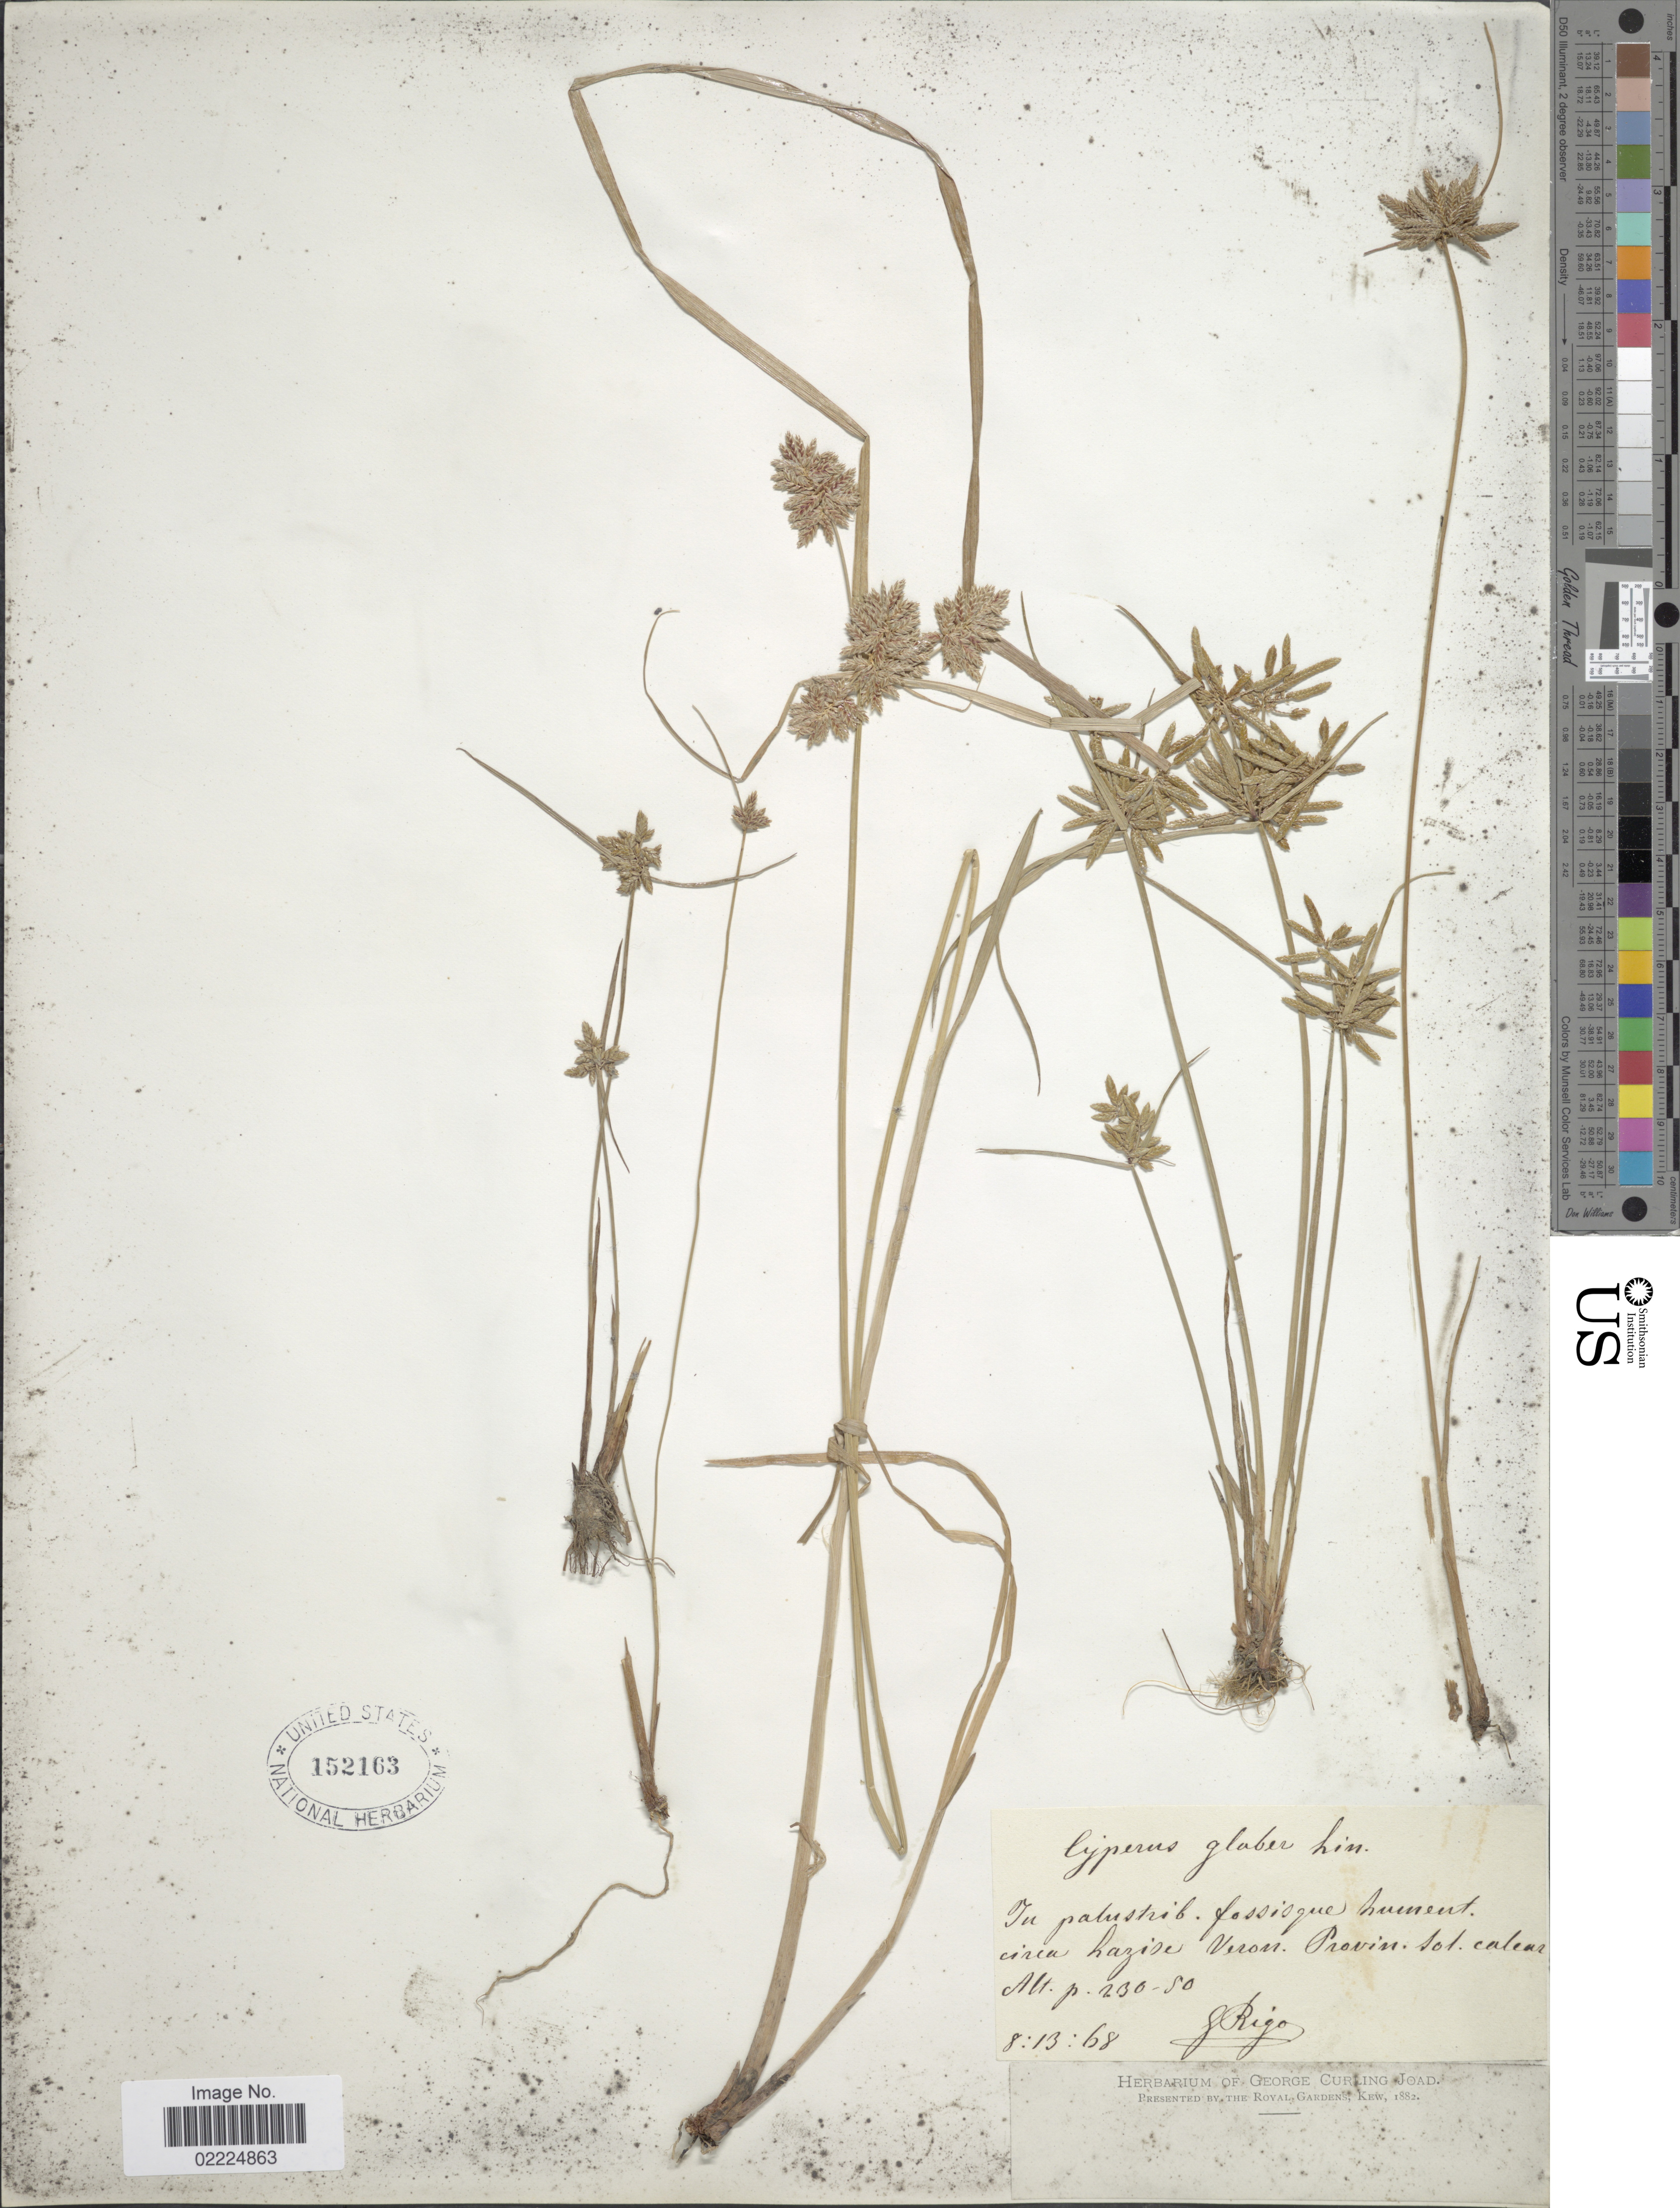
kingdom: Plantae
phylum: Tracheophyta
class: Liliopsida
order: Poales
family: Cyperaceae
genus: Cyperus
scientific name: Cyperus glaber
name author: L.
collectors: G. Rigo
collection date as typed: Transcribed d/m/y: 13/8/68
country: Italy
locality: In palustrib. fossisque hument. circa hazise Veron. Provin. Sol. calens [interpreted].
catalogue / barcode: US 152163